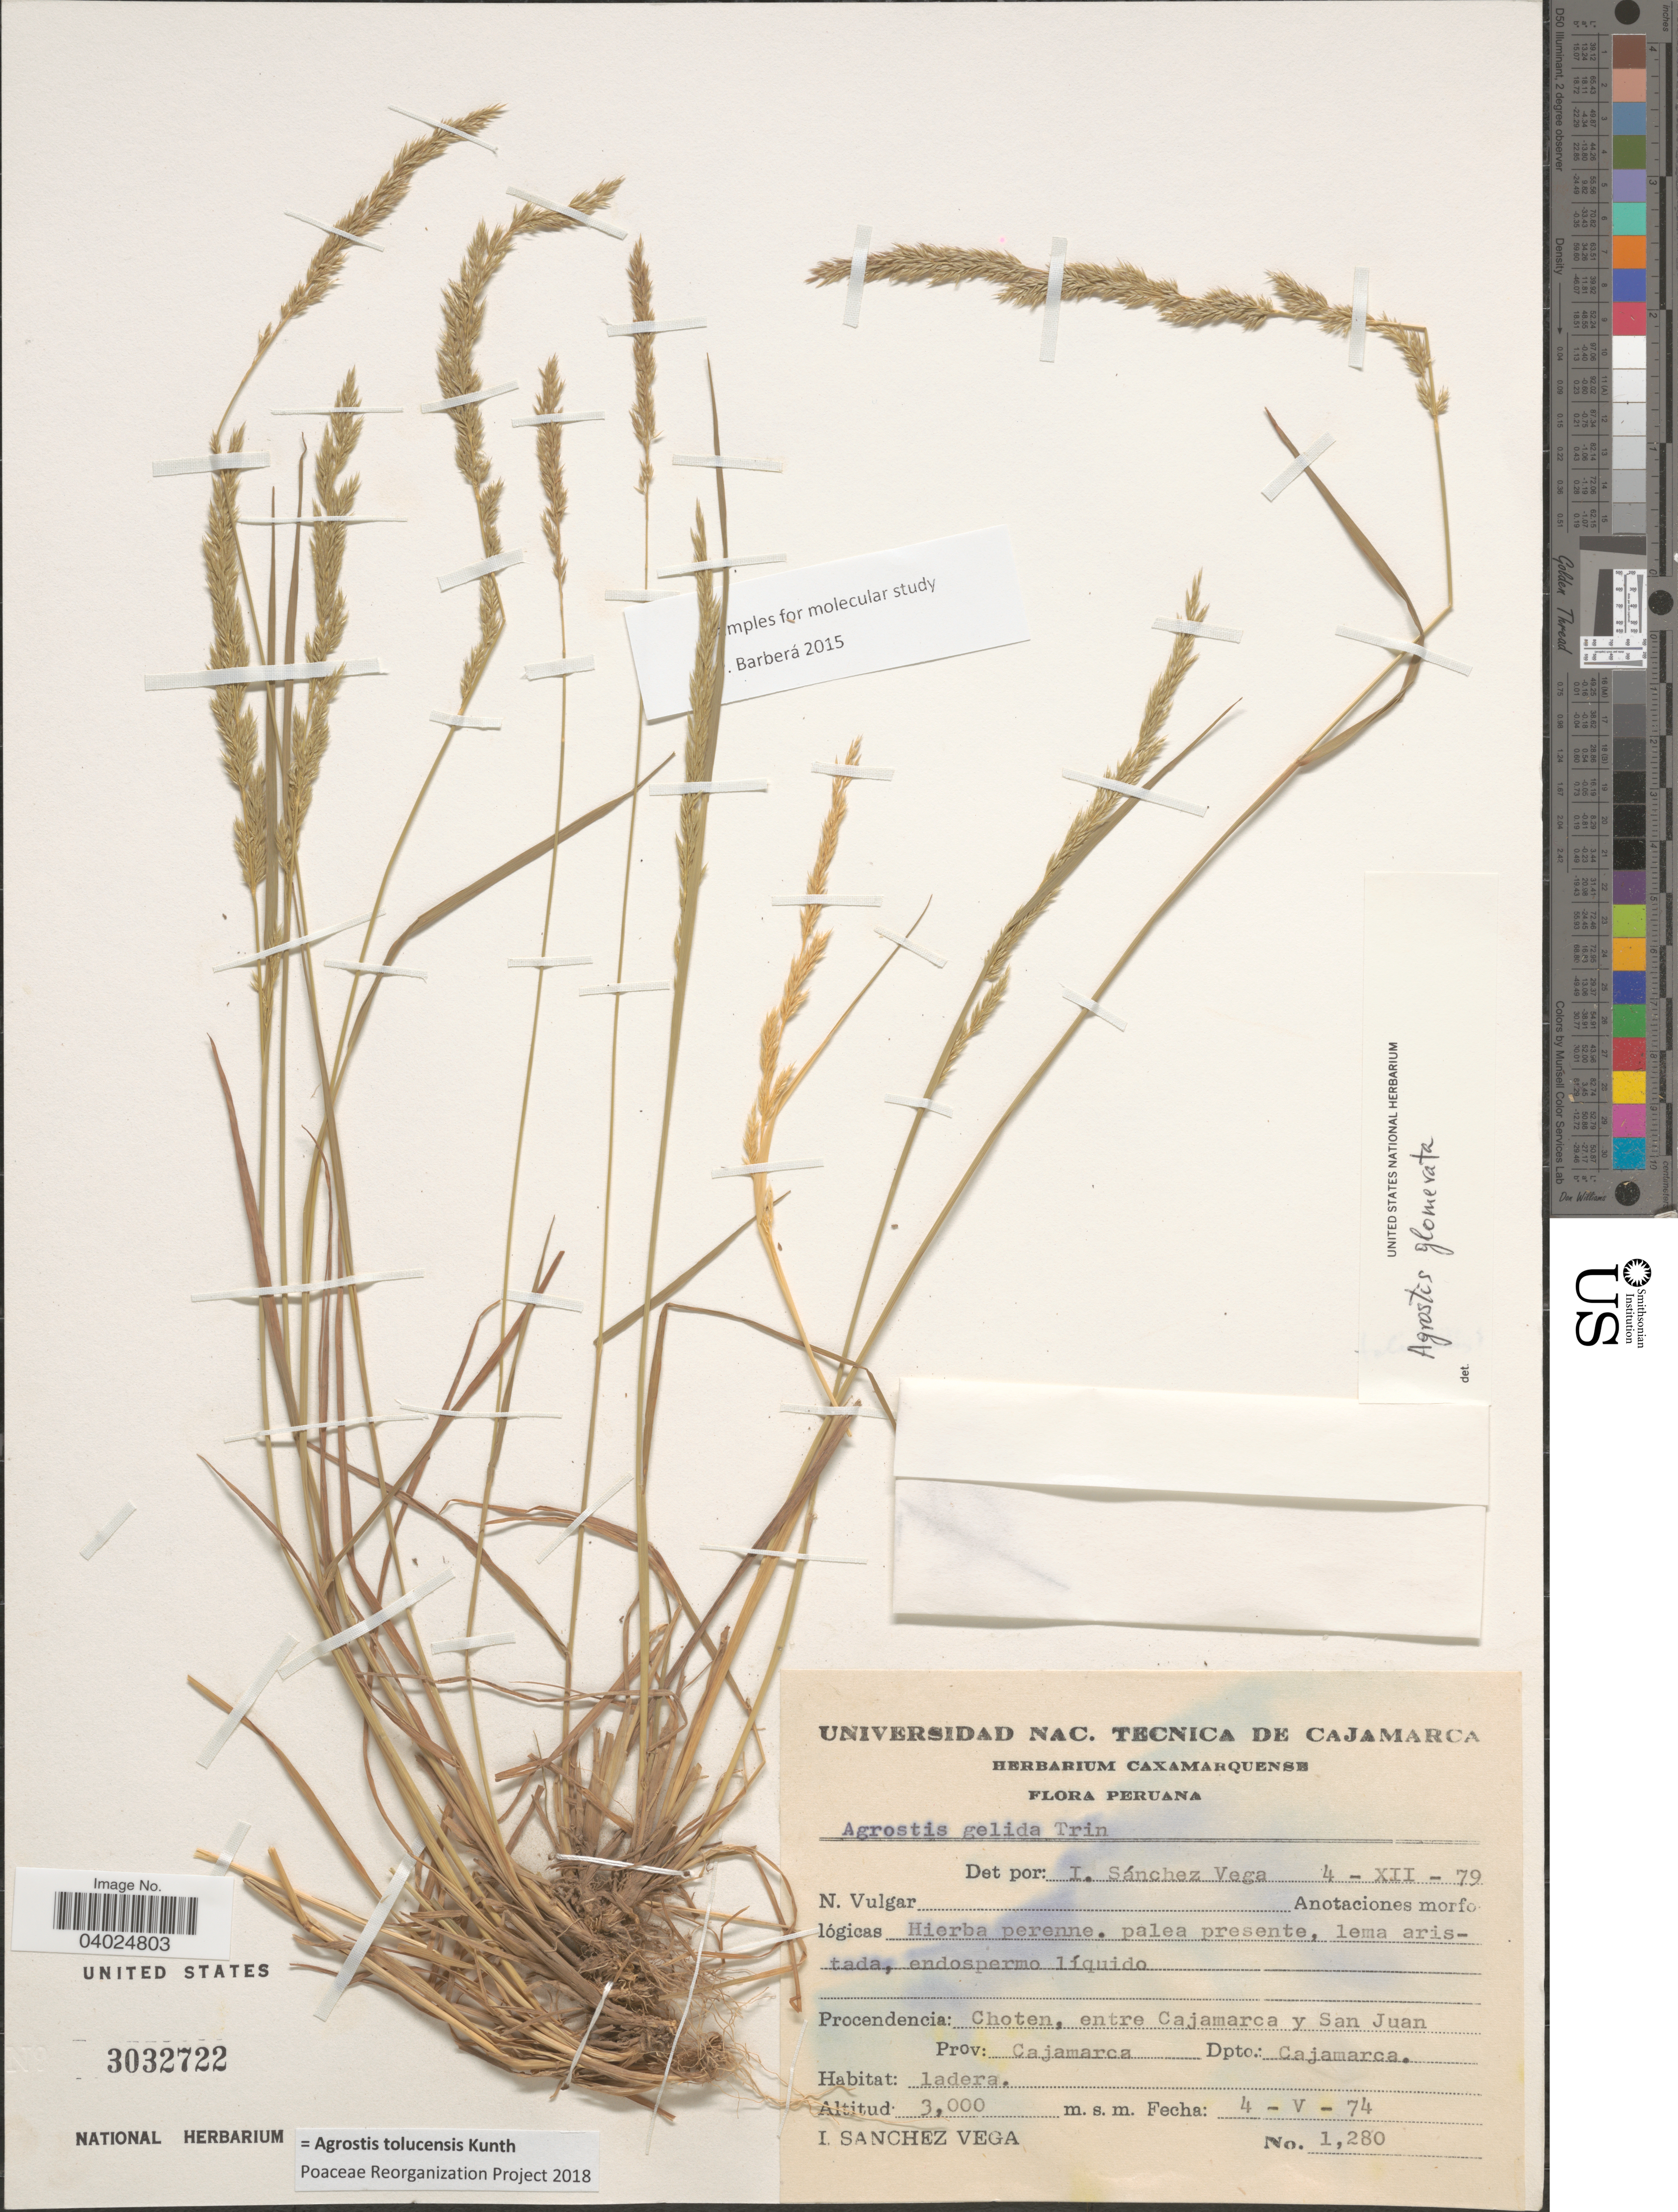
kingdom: Plantae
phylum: Tracheophyta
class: Liliopsida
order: Poales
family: Poaceae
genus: Agrostis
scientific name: Agrostis tolucensis Kunth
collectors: I. Sánchez Vega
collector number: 1280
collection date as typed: Transcribed d/m/y: 4/5/74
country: Peru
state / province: Cajamarca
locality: Choten, entre Cajamarca y San Juan. Dpto.: Cajamarca.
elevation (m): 3000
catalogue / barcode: US 3032722